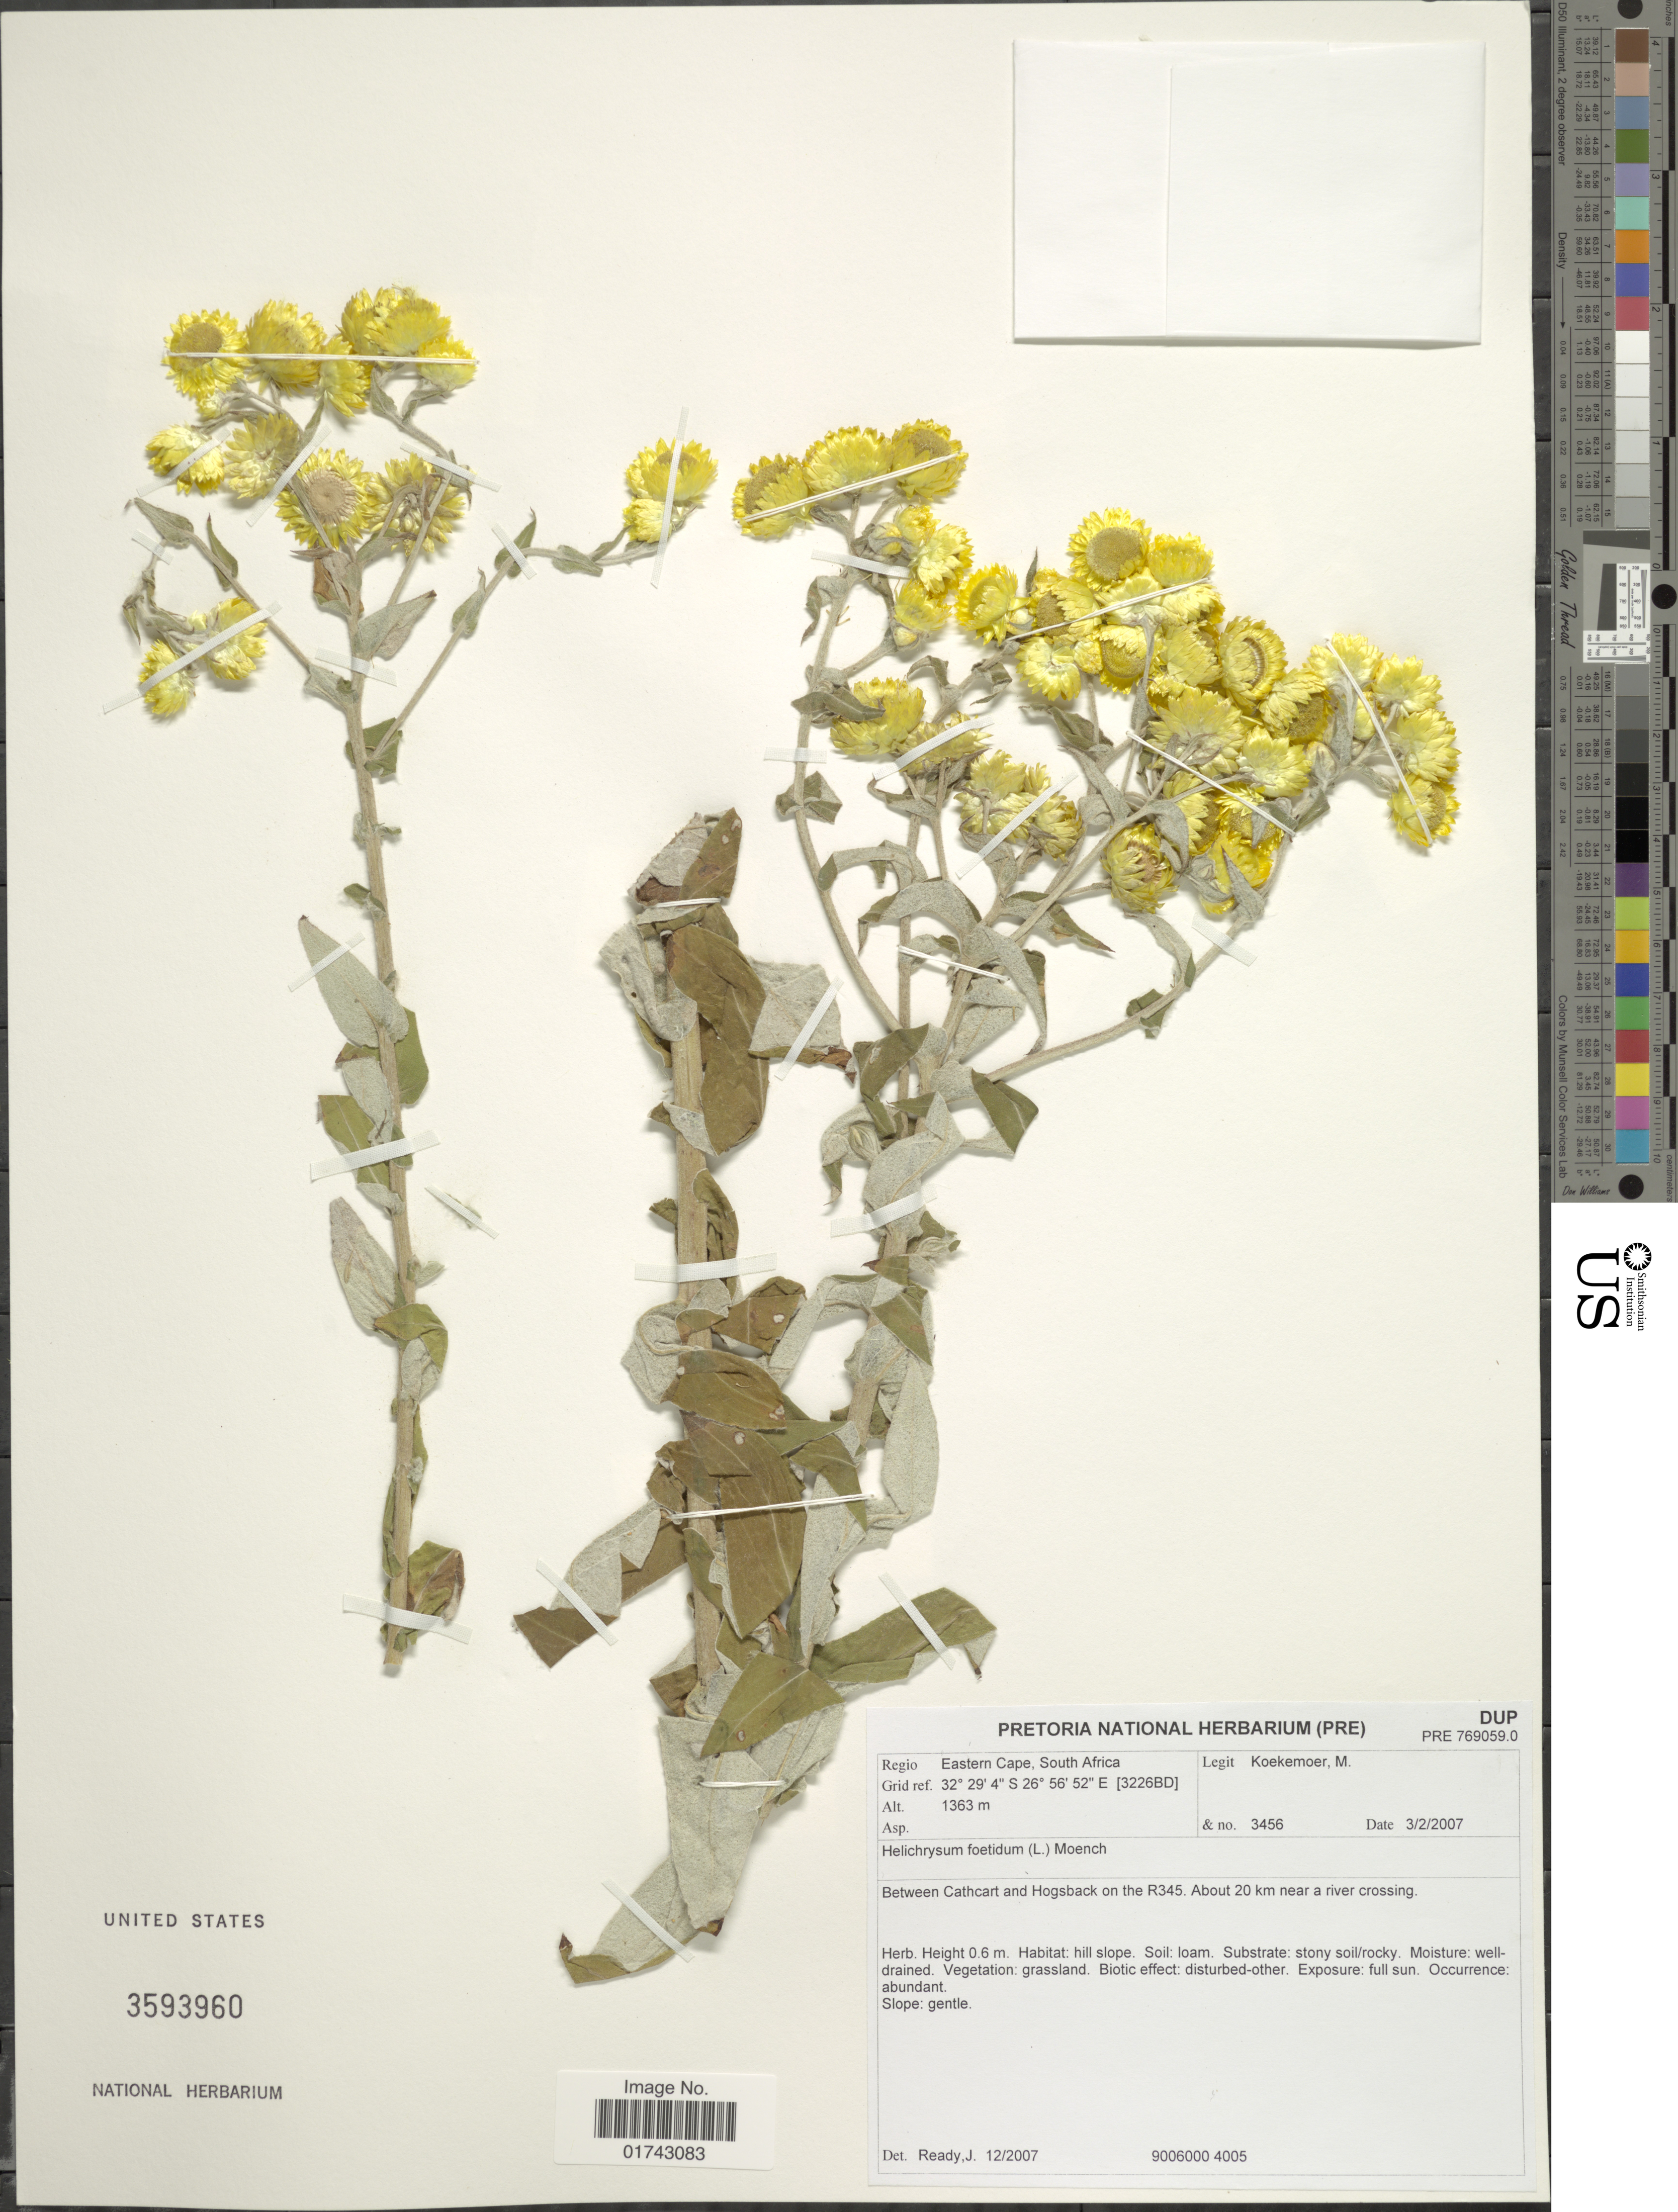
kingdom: Plantae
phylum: Tracheophyta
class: Magnoliopsida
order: Asterales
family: Asteraceae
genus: Helichrysum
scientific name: Helichrysum foetidum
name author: (L.) Moench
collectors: M. Koekemoer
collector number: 3456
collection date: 2007-02-03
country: South Africa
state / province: Eastern Cape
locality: Eastern Cape, South Africa, Grid ref. [3226BD], Between Cathcart and Hogsback on the R345, About 20 km near a river crossing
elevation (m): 1363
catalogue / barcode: US 3593960